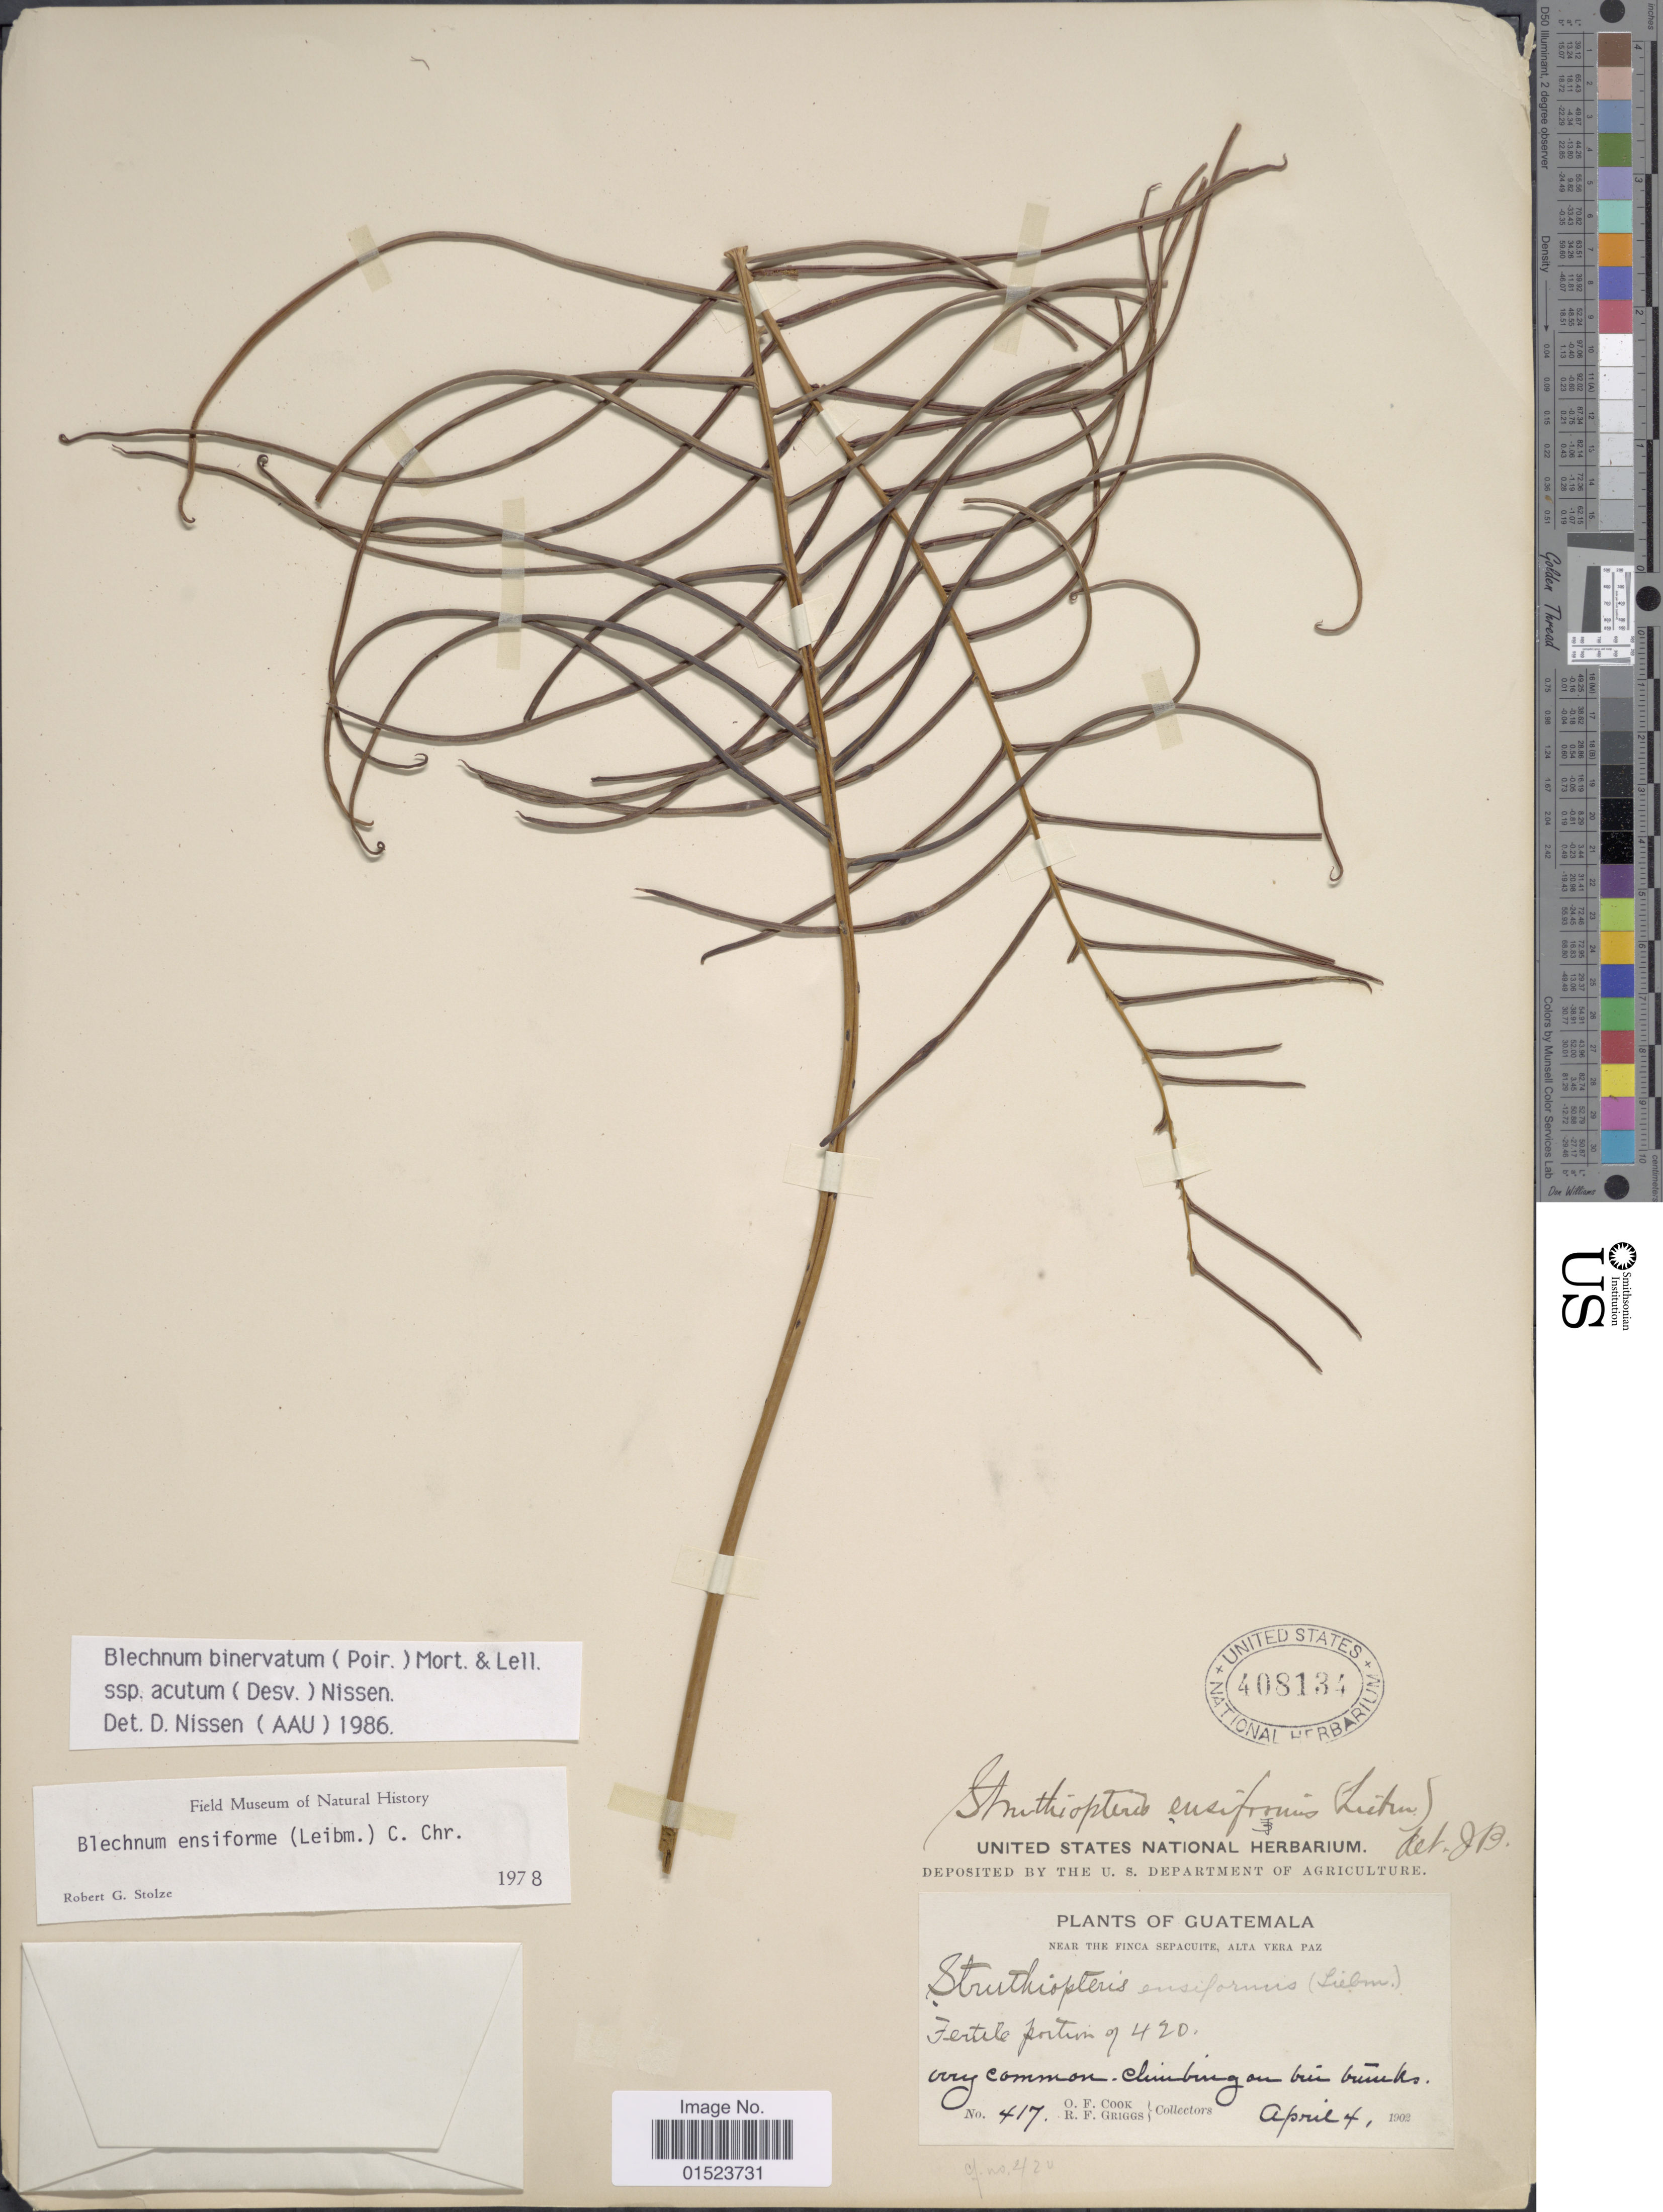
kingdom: Plantae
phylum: Tracheophyta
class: Polypodiopsida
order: Polypodiales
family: Blechnaceae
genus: Blechnum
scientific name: Blechnum ensiforme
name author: (Liebm.) C. Chr.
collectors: O. F. Cook & R. F. Griggs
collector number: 417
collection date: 1902-04-04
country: Guatemala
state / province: Alta Verapaz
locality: Near the Finca Sepacuite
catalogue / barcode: US 408134